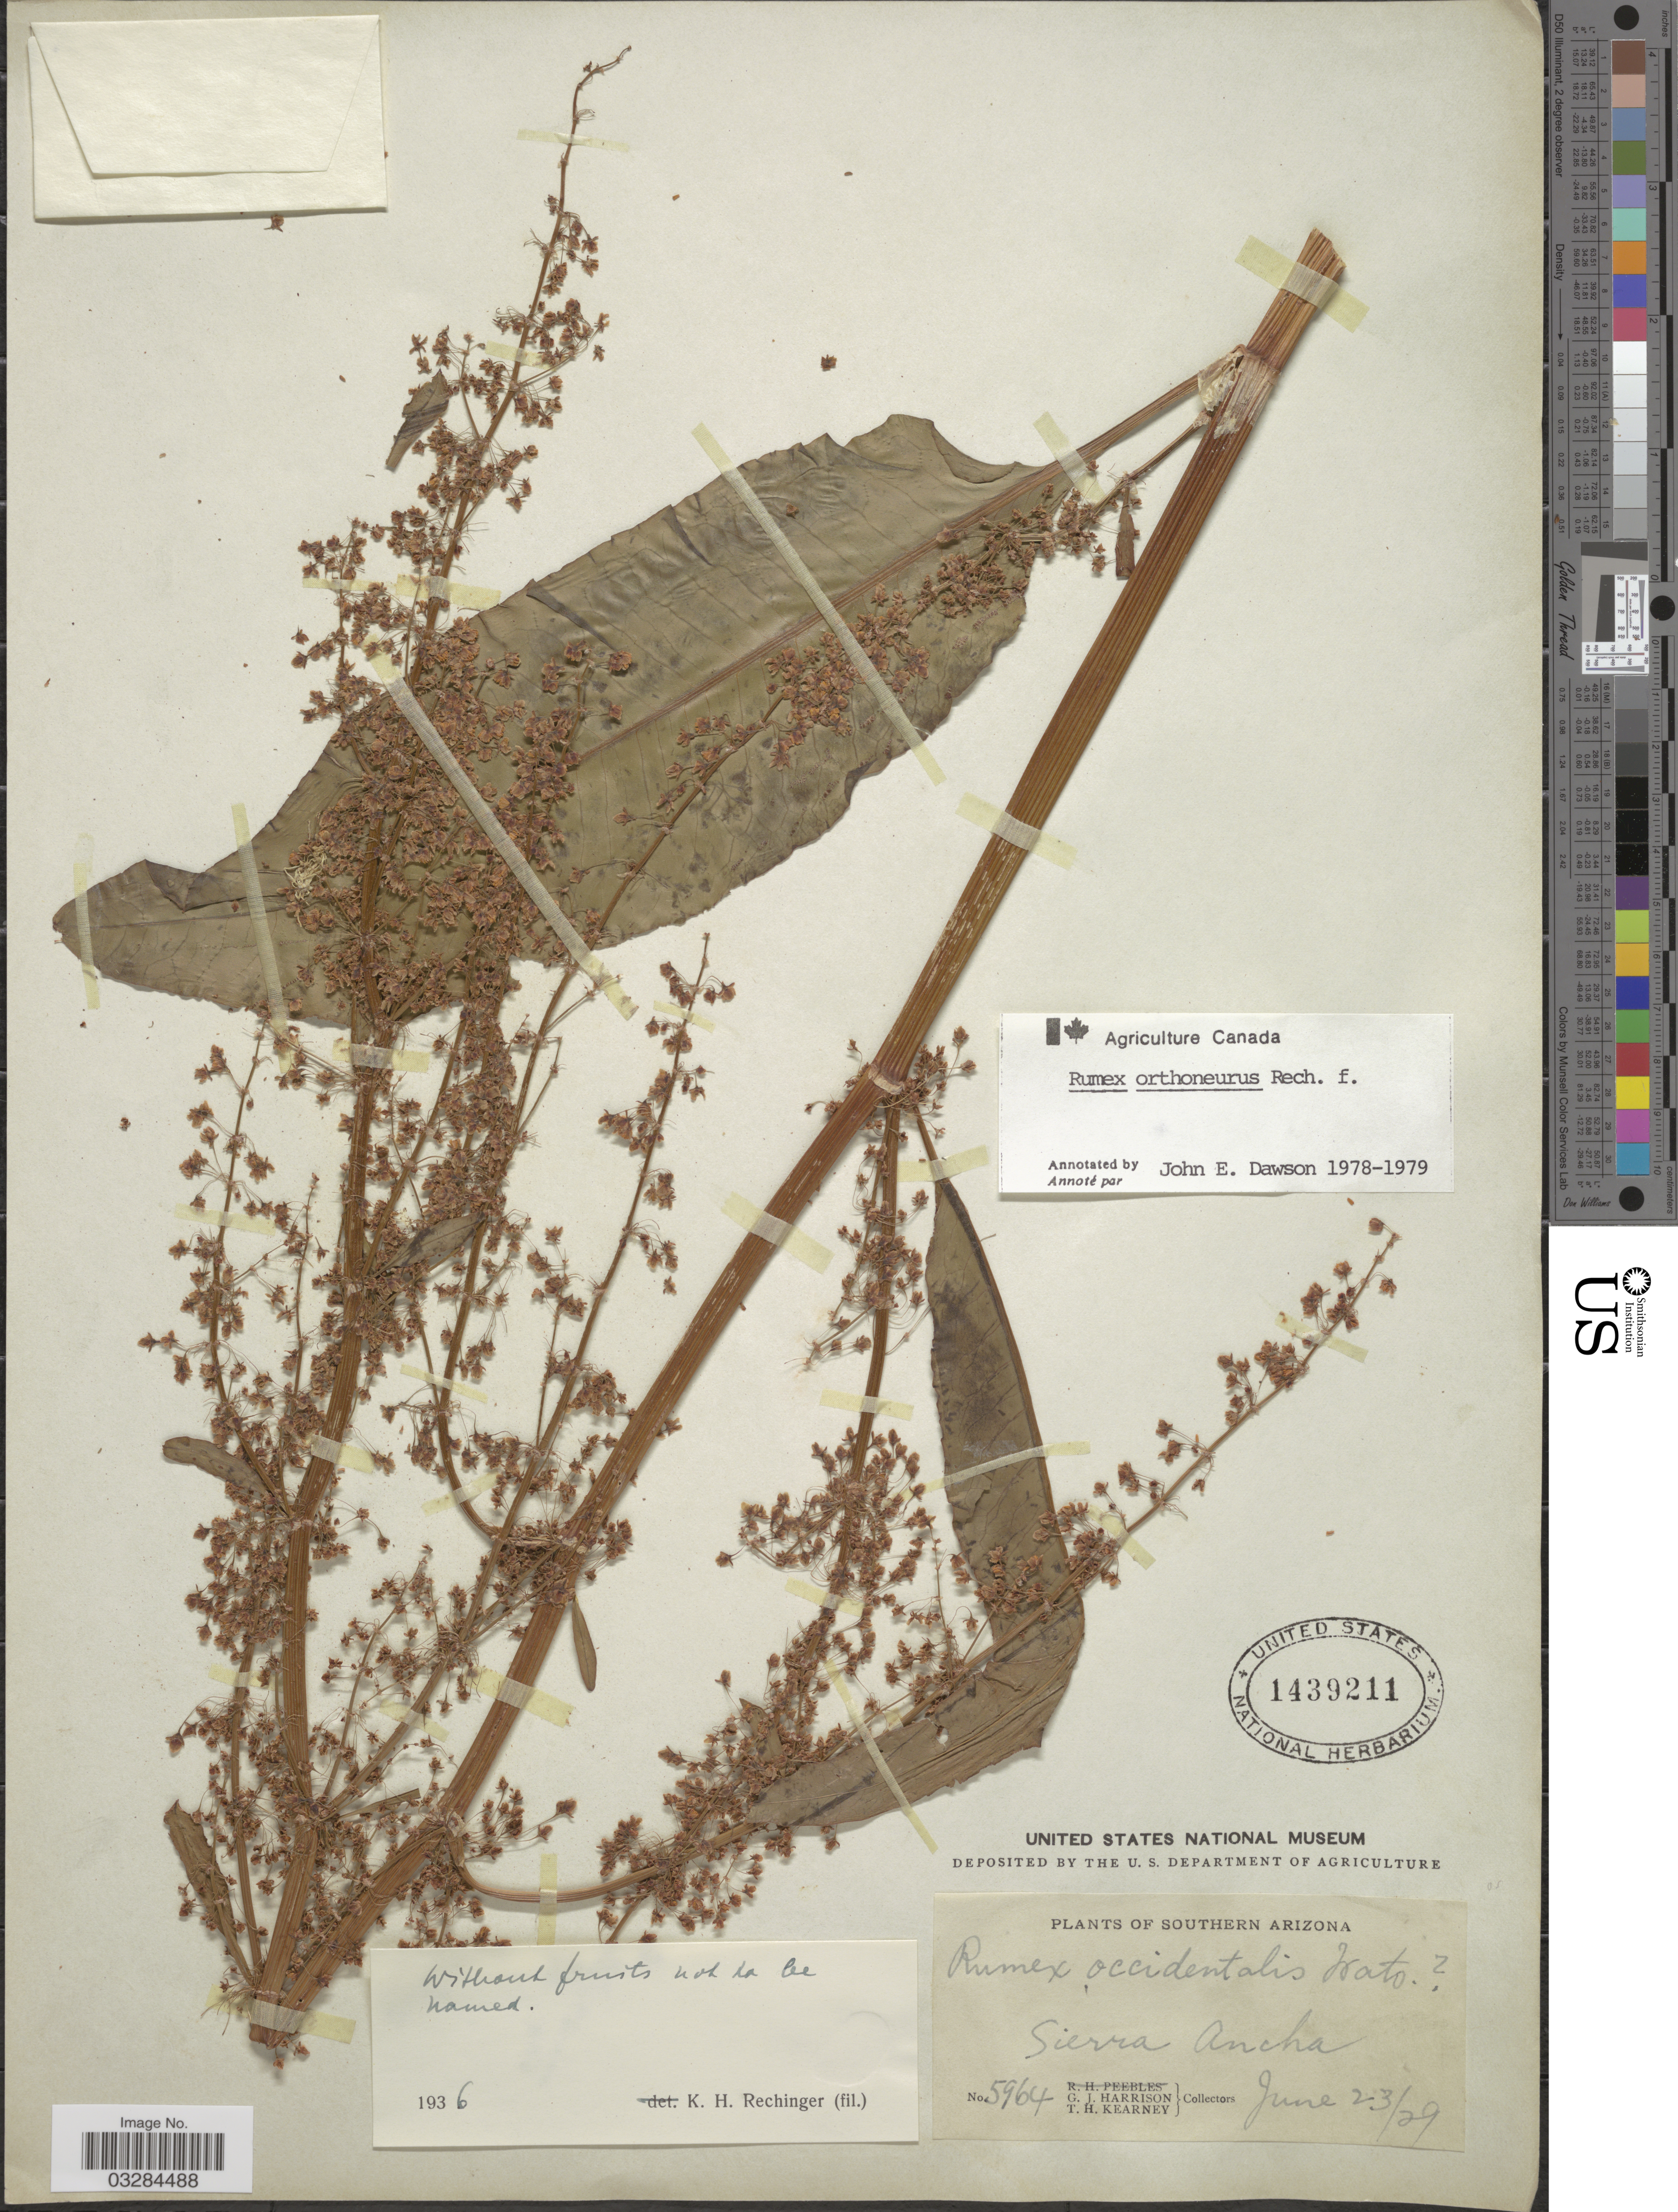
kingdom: Plantae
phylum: Tracheophyta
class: Magnoliopsida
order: Caryophyllales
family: Polygonaceae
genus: Rumex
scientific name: Rumex orthoneurus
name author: Rech. f.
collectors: G. J. Harrison & T. H. Kearney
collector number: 5964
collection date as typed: Transcribed d/m/y: 23/6/29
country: United States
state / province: Arizona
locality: Southern Arizona, Sierra Ancha.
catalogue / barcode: US 1439211